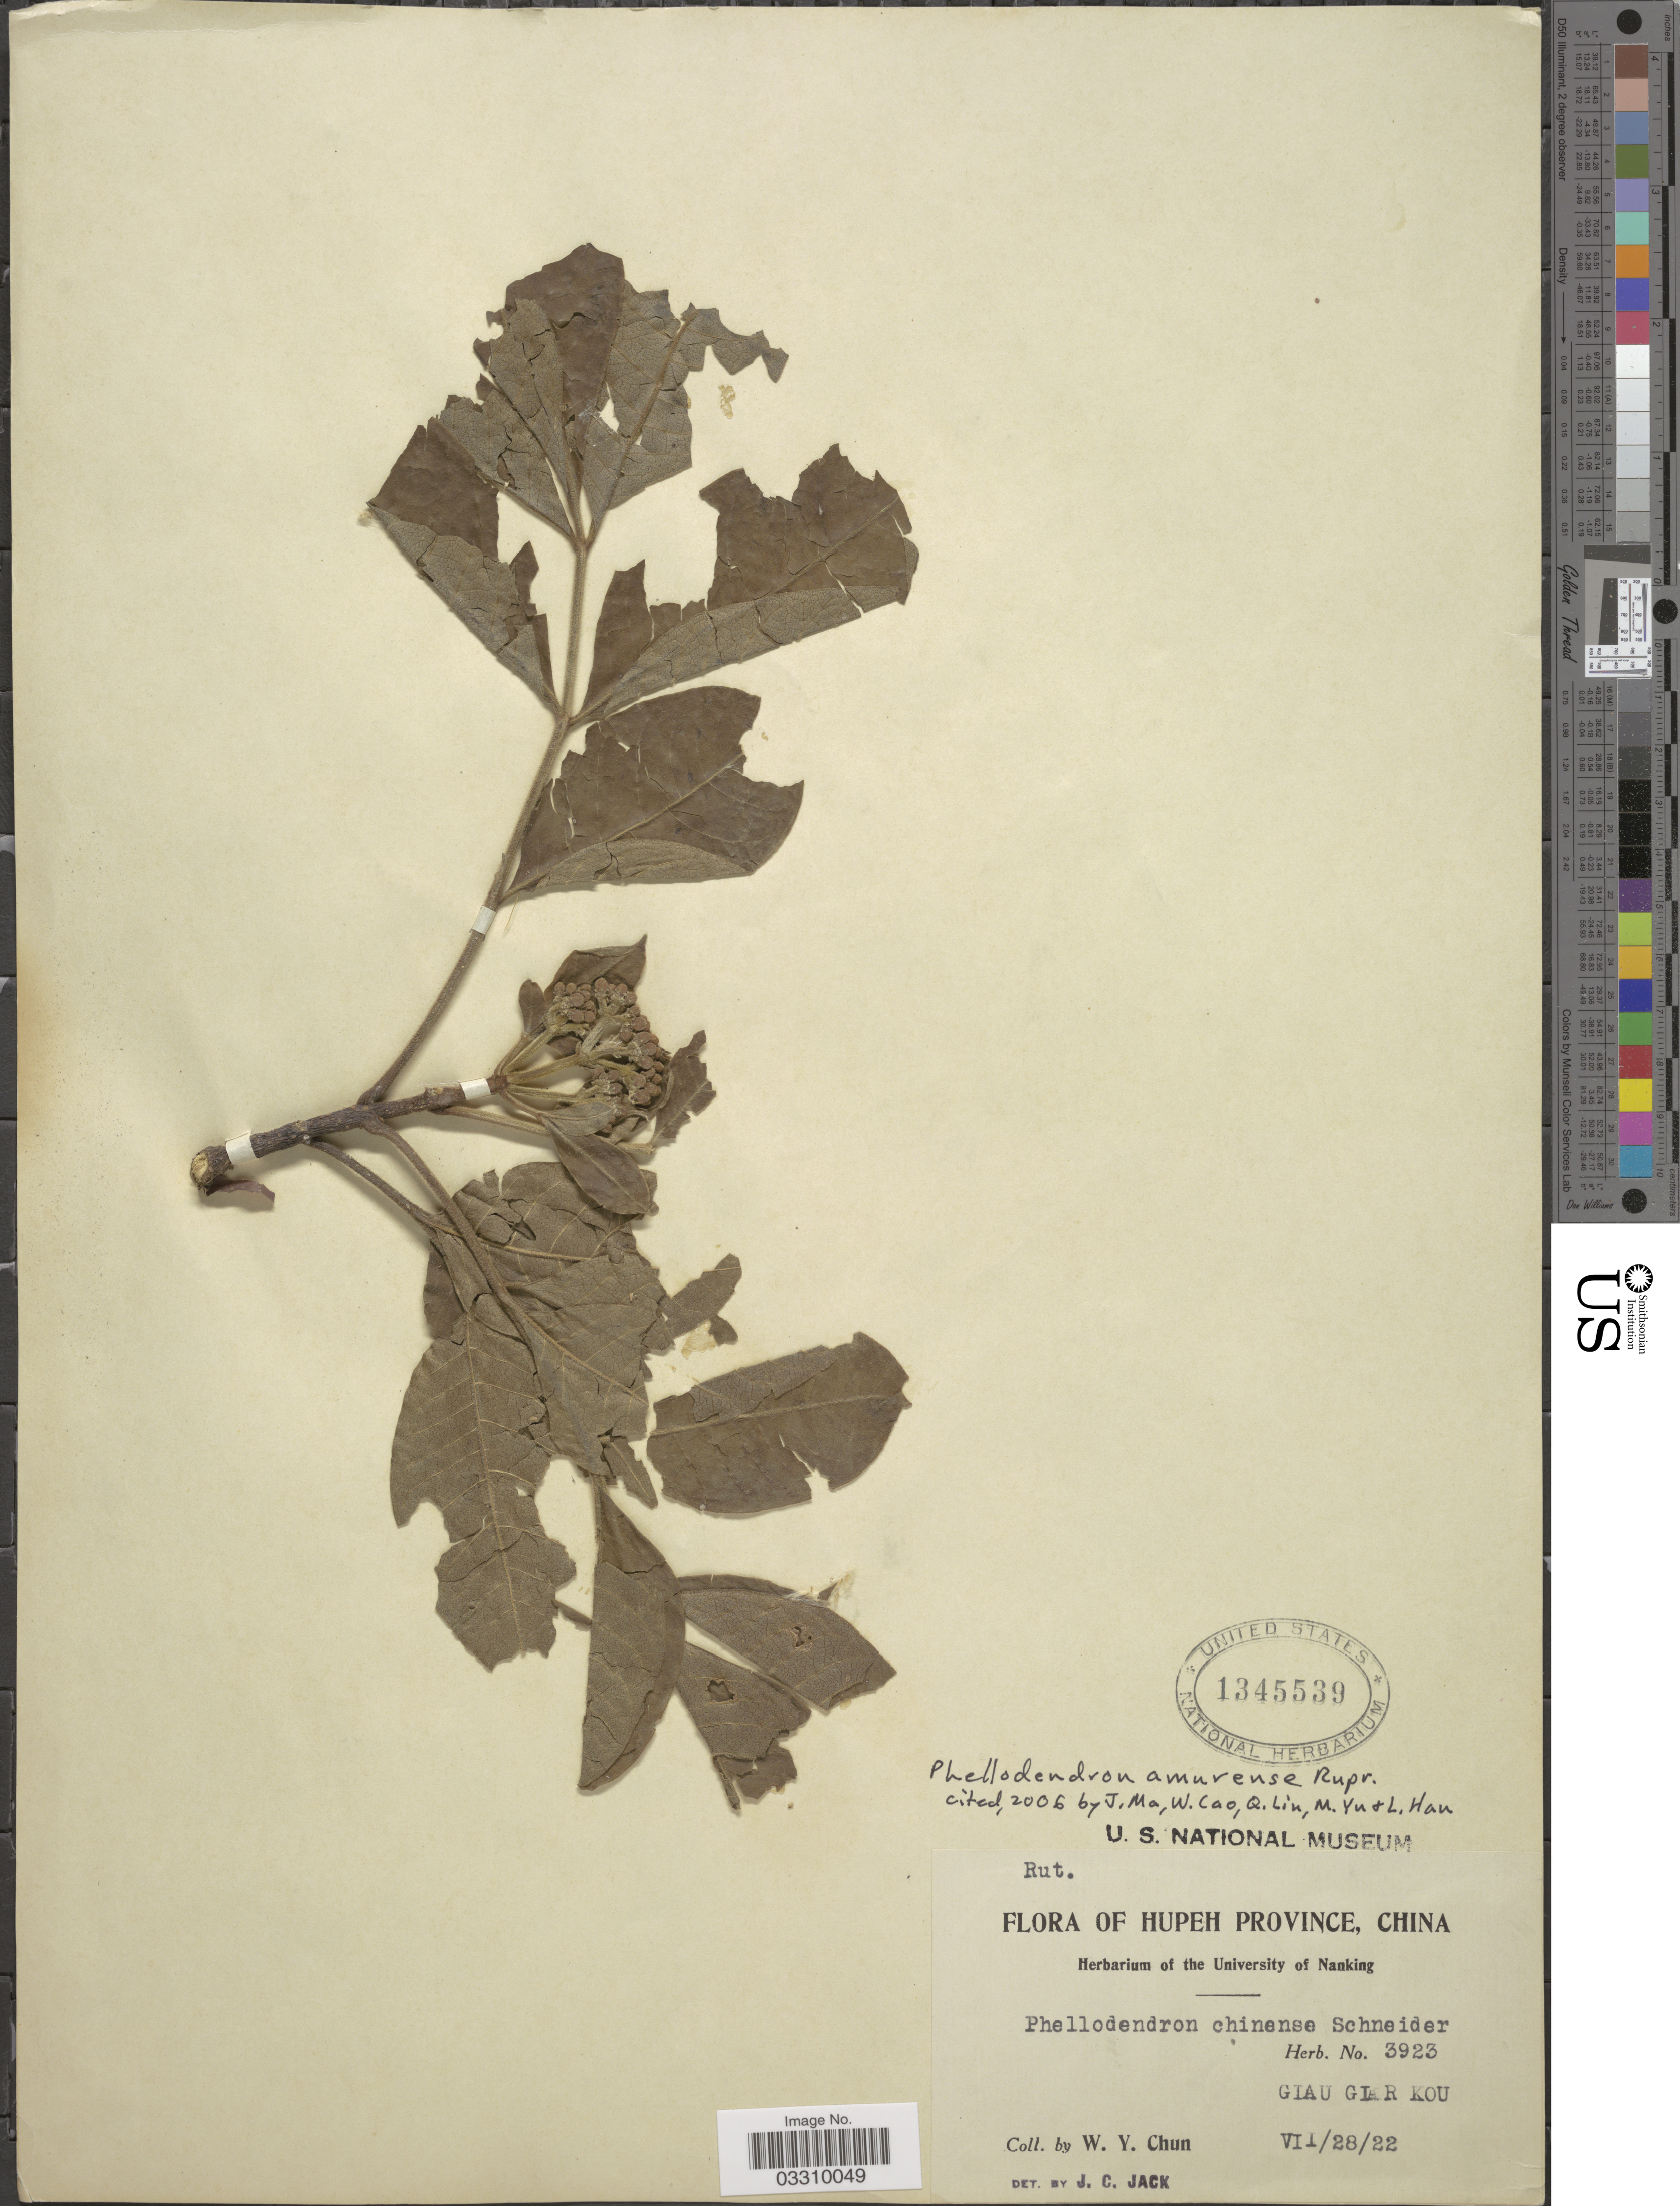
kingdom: Plantae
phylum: Tracheophyta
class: Magnoliopsida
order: Sapindales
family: Rutaceae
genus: Phellodendron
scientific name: Phellodendron amurense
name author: Rupr.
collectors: W. Y. Chun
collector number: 3923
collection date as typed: Transcribed d/m/y: 28/7/22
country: China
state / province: Hubei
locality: Hupeh Province. Giau Giar Kou.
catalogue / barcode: US 1345539